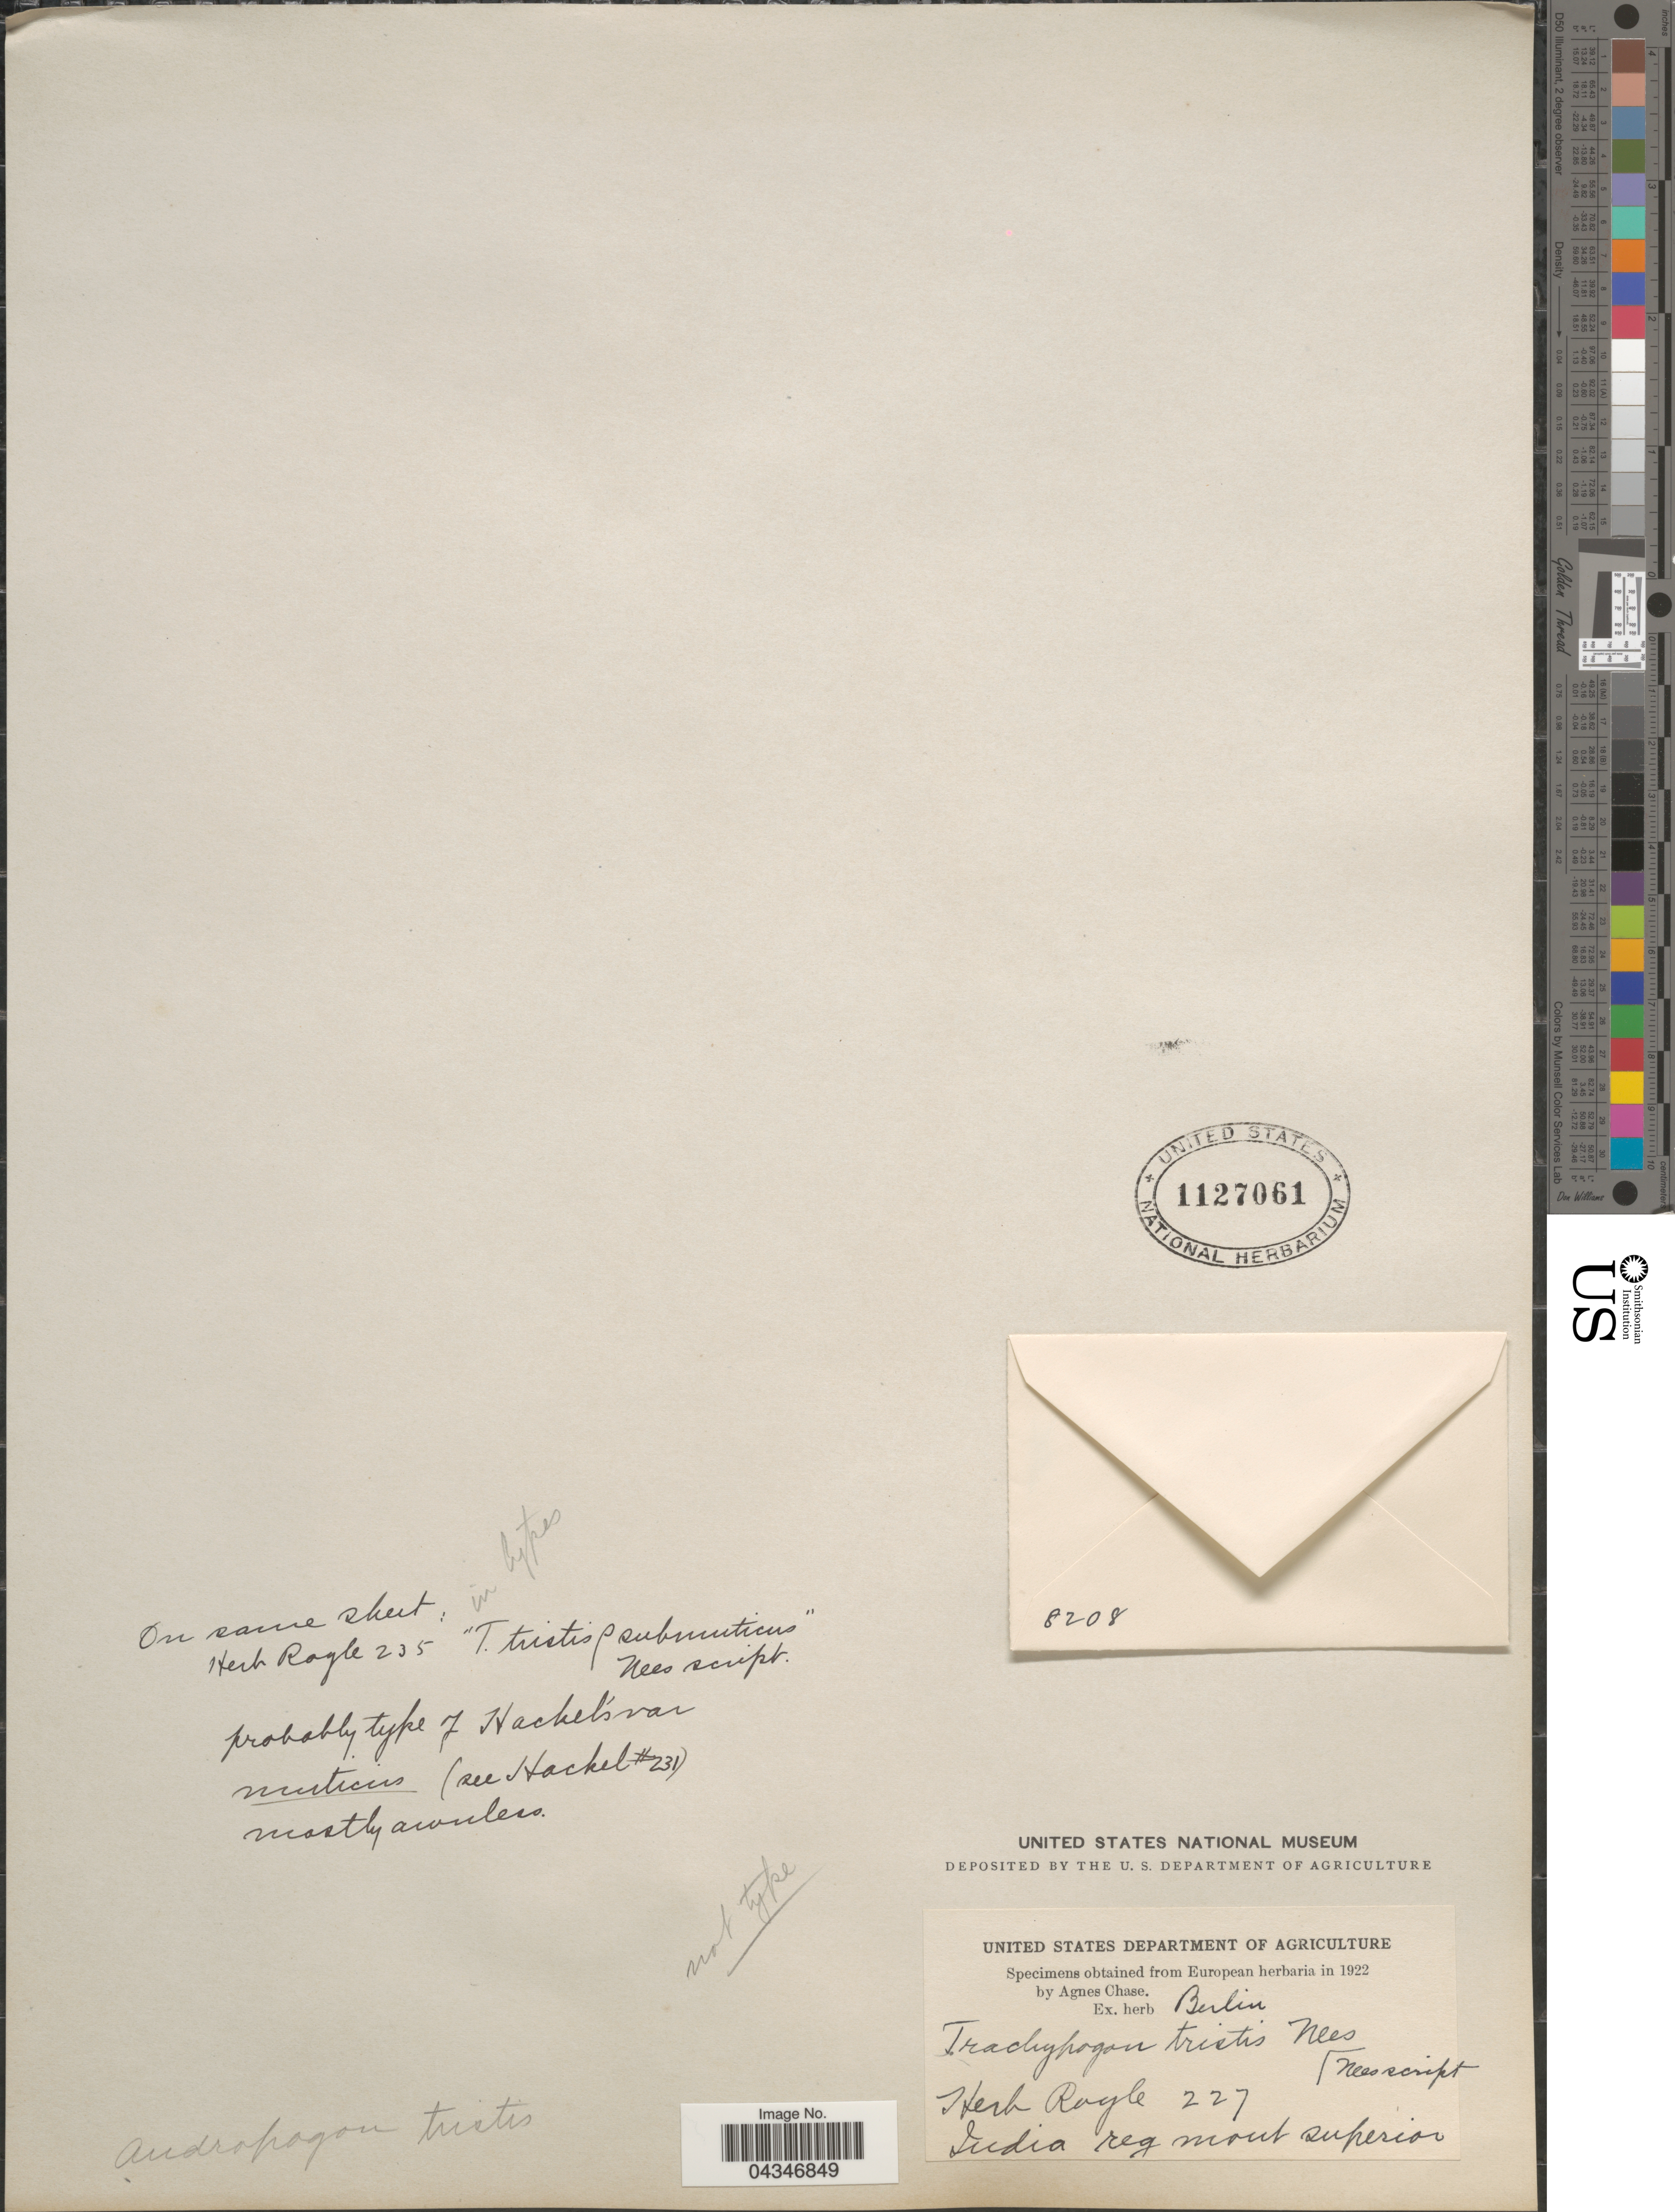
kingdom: Plantae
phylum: Tracheophyta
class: Liliopsida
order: Poales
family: Poaceae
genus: Andropogon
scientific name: Andropogon munroi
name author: C.B. Clarke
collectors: Ex Herb. Royle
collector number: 227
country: India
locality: India reg mont superior.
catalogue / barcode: US 1127061